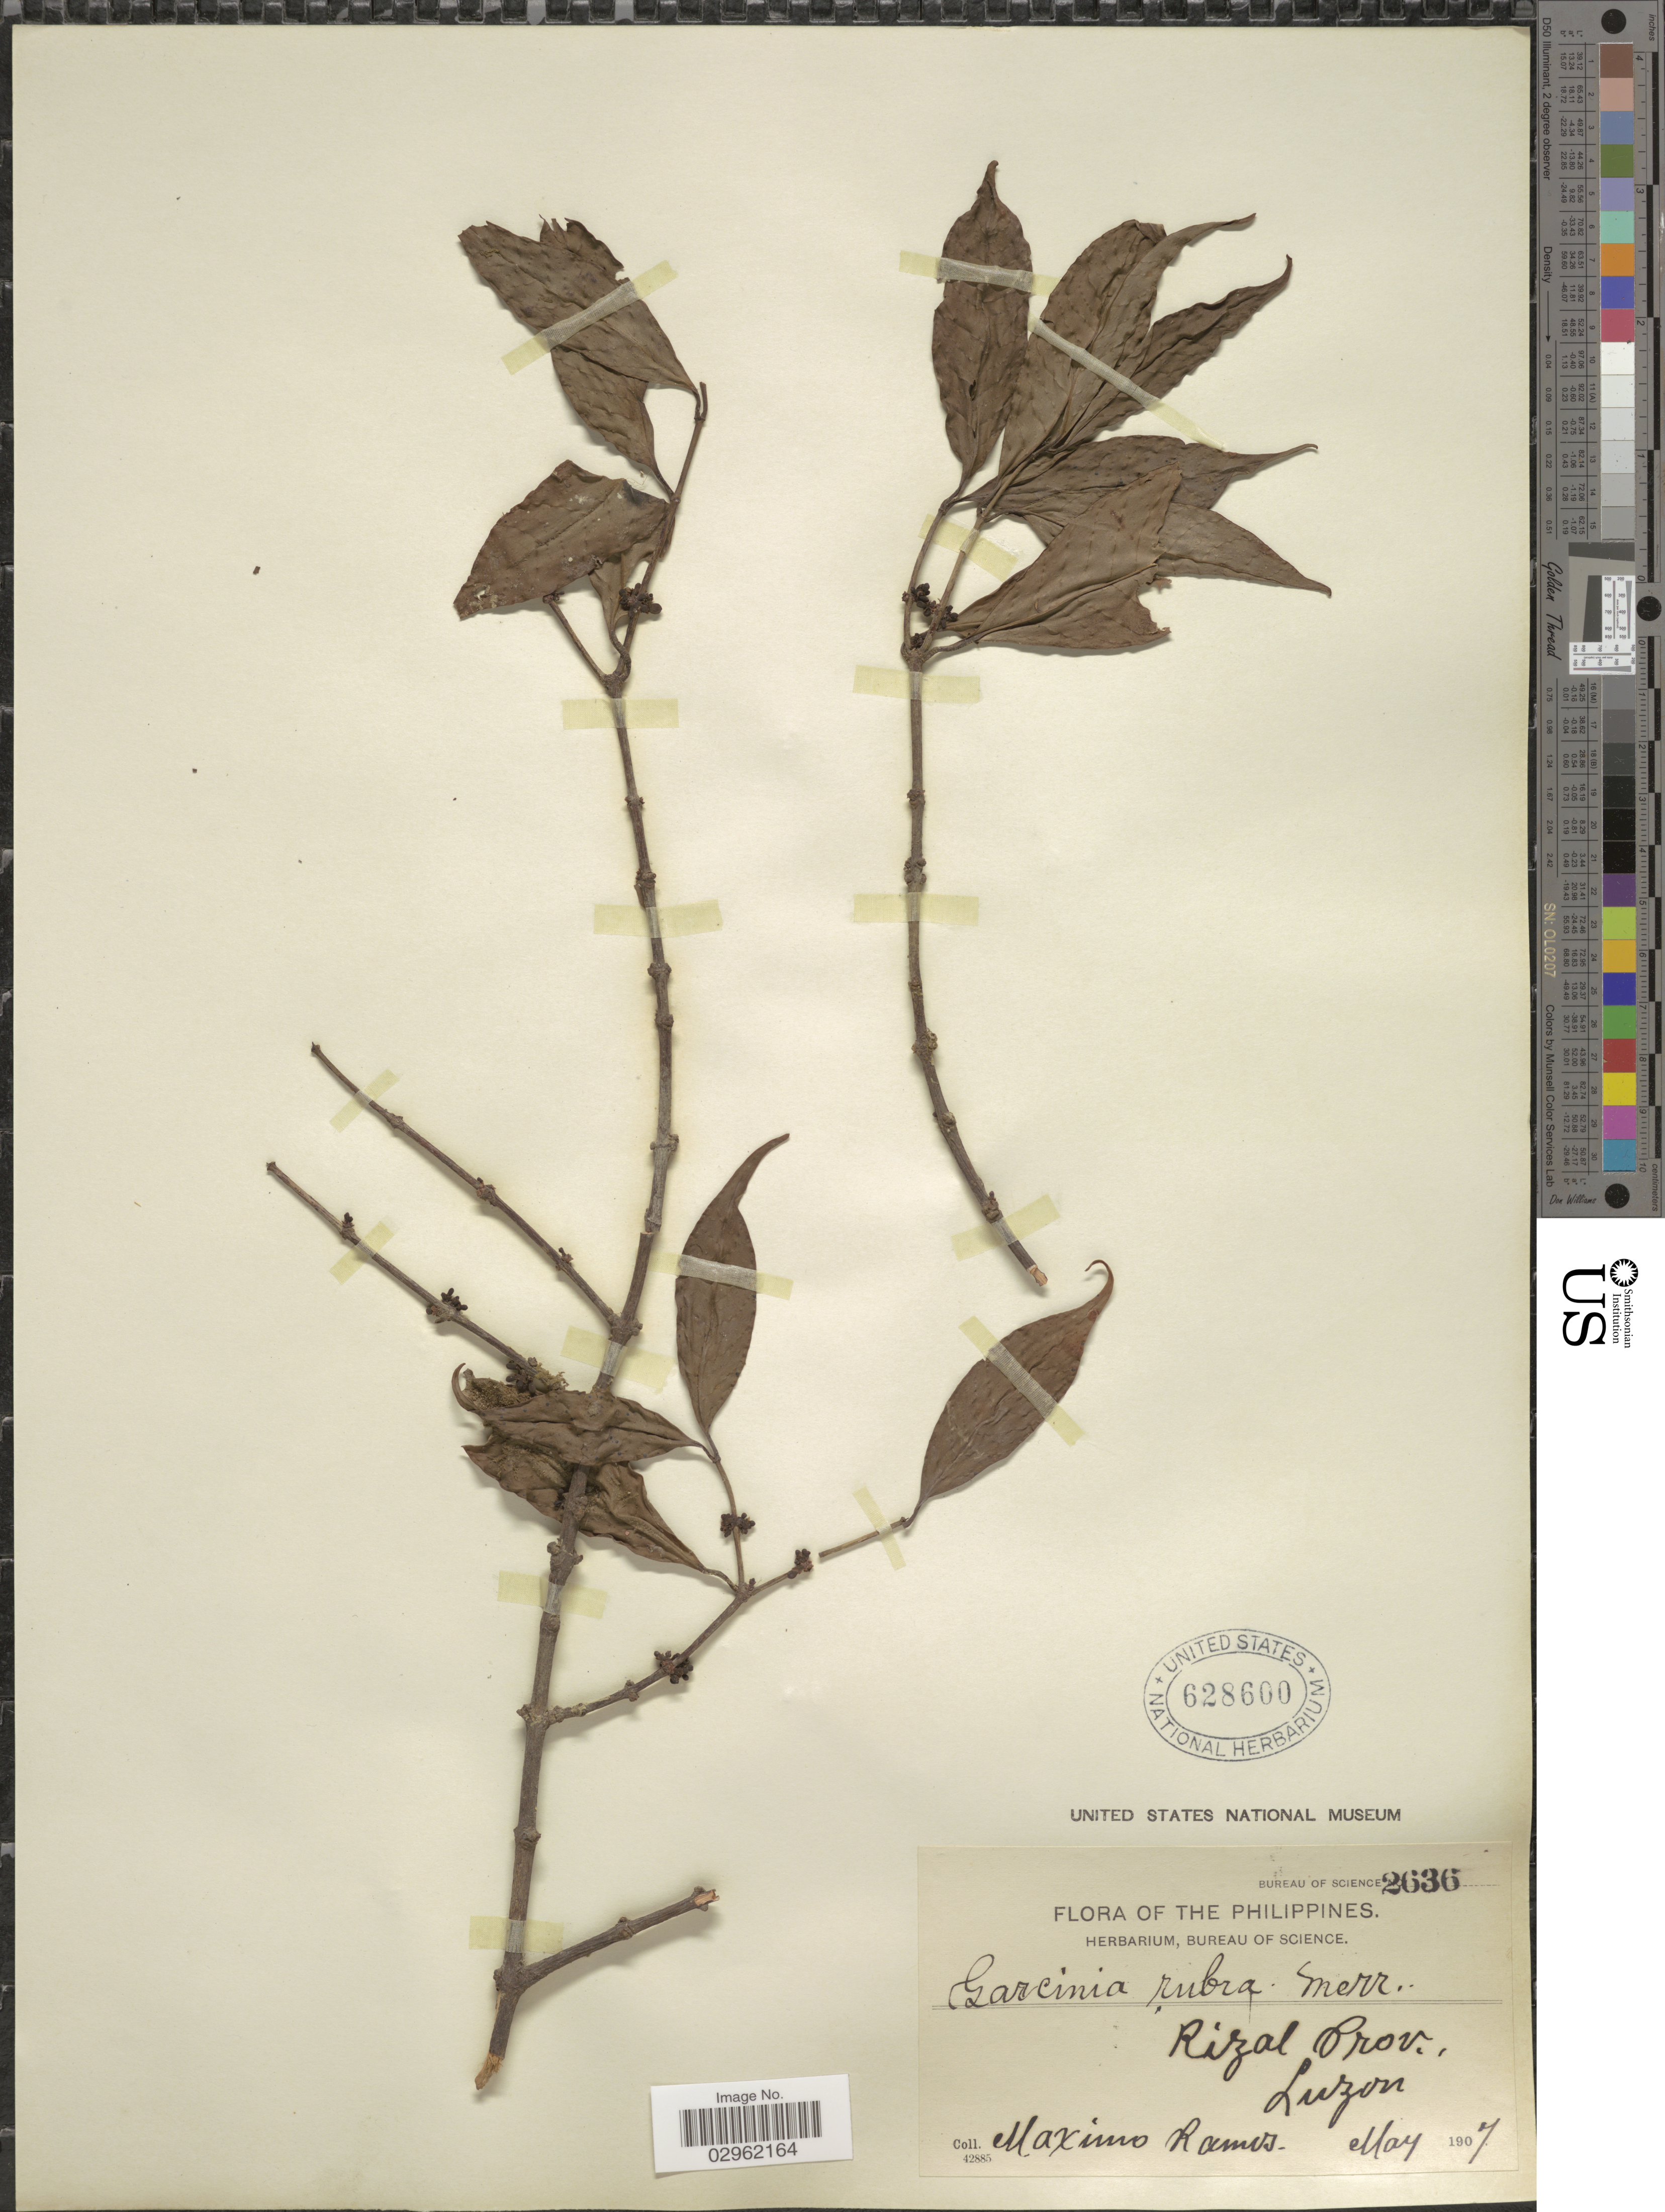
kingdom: Plantae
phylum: Tracheophyta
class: Magnoliopsida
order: Malpighiales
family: Clusiaceae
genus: Garcinia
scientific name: Garcinia rubra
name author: Merr.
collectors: M. Ramos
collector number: Bureau of Science 2636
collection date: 1907-05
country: Philippines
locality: Rizal Prov., Luzon.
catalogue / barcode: US 628600